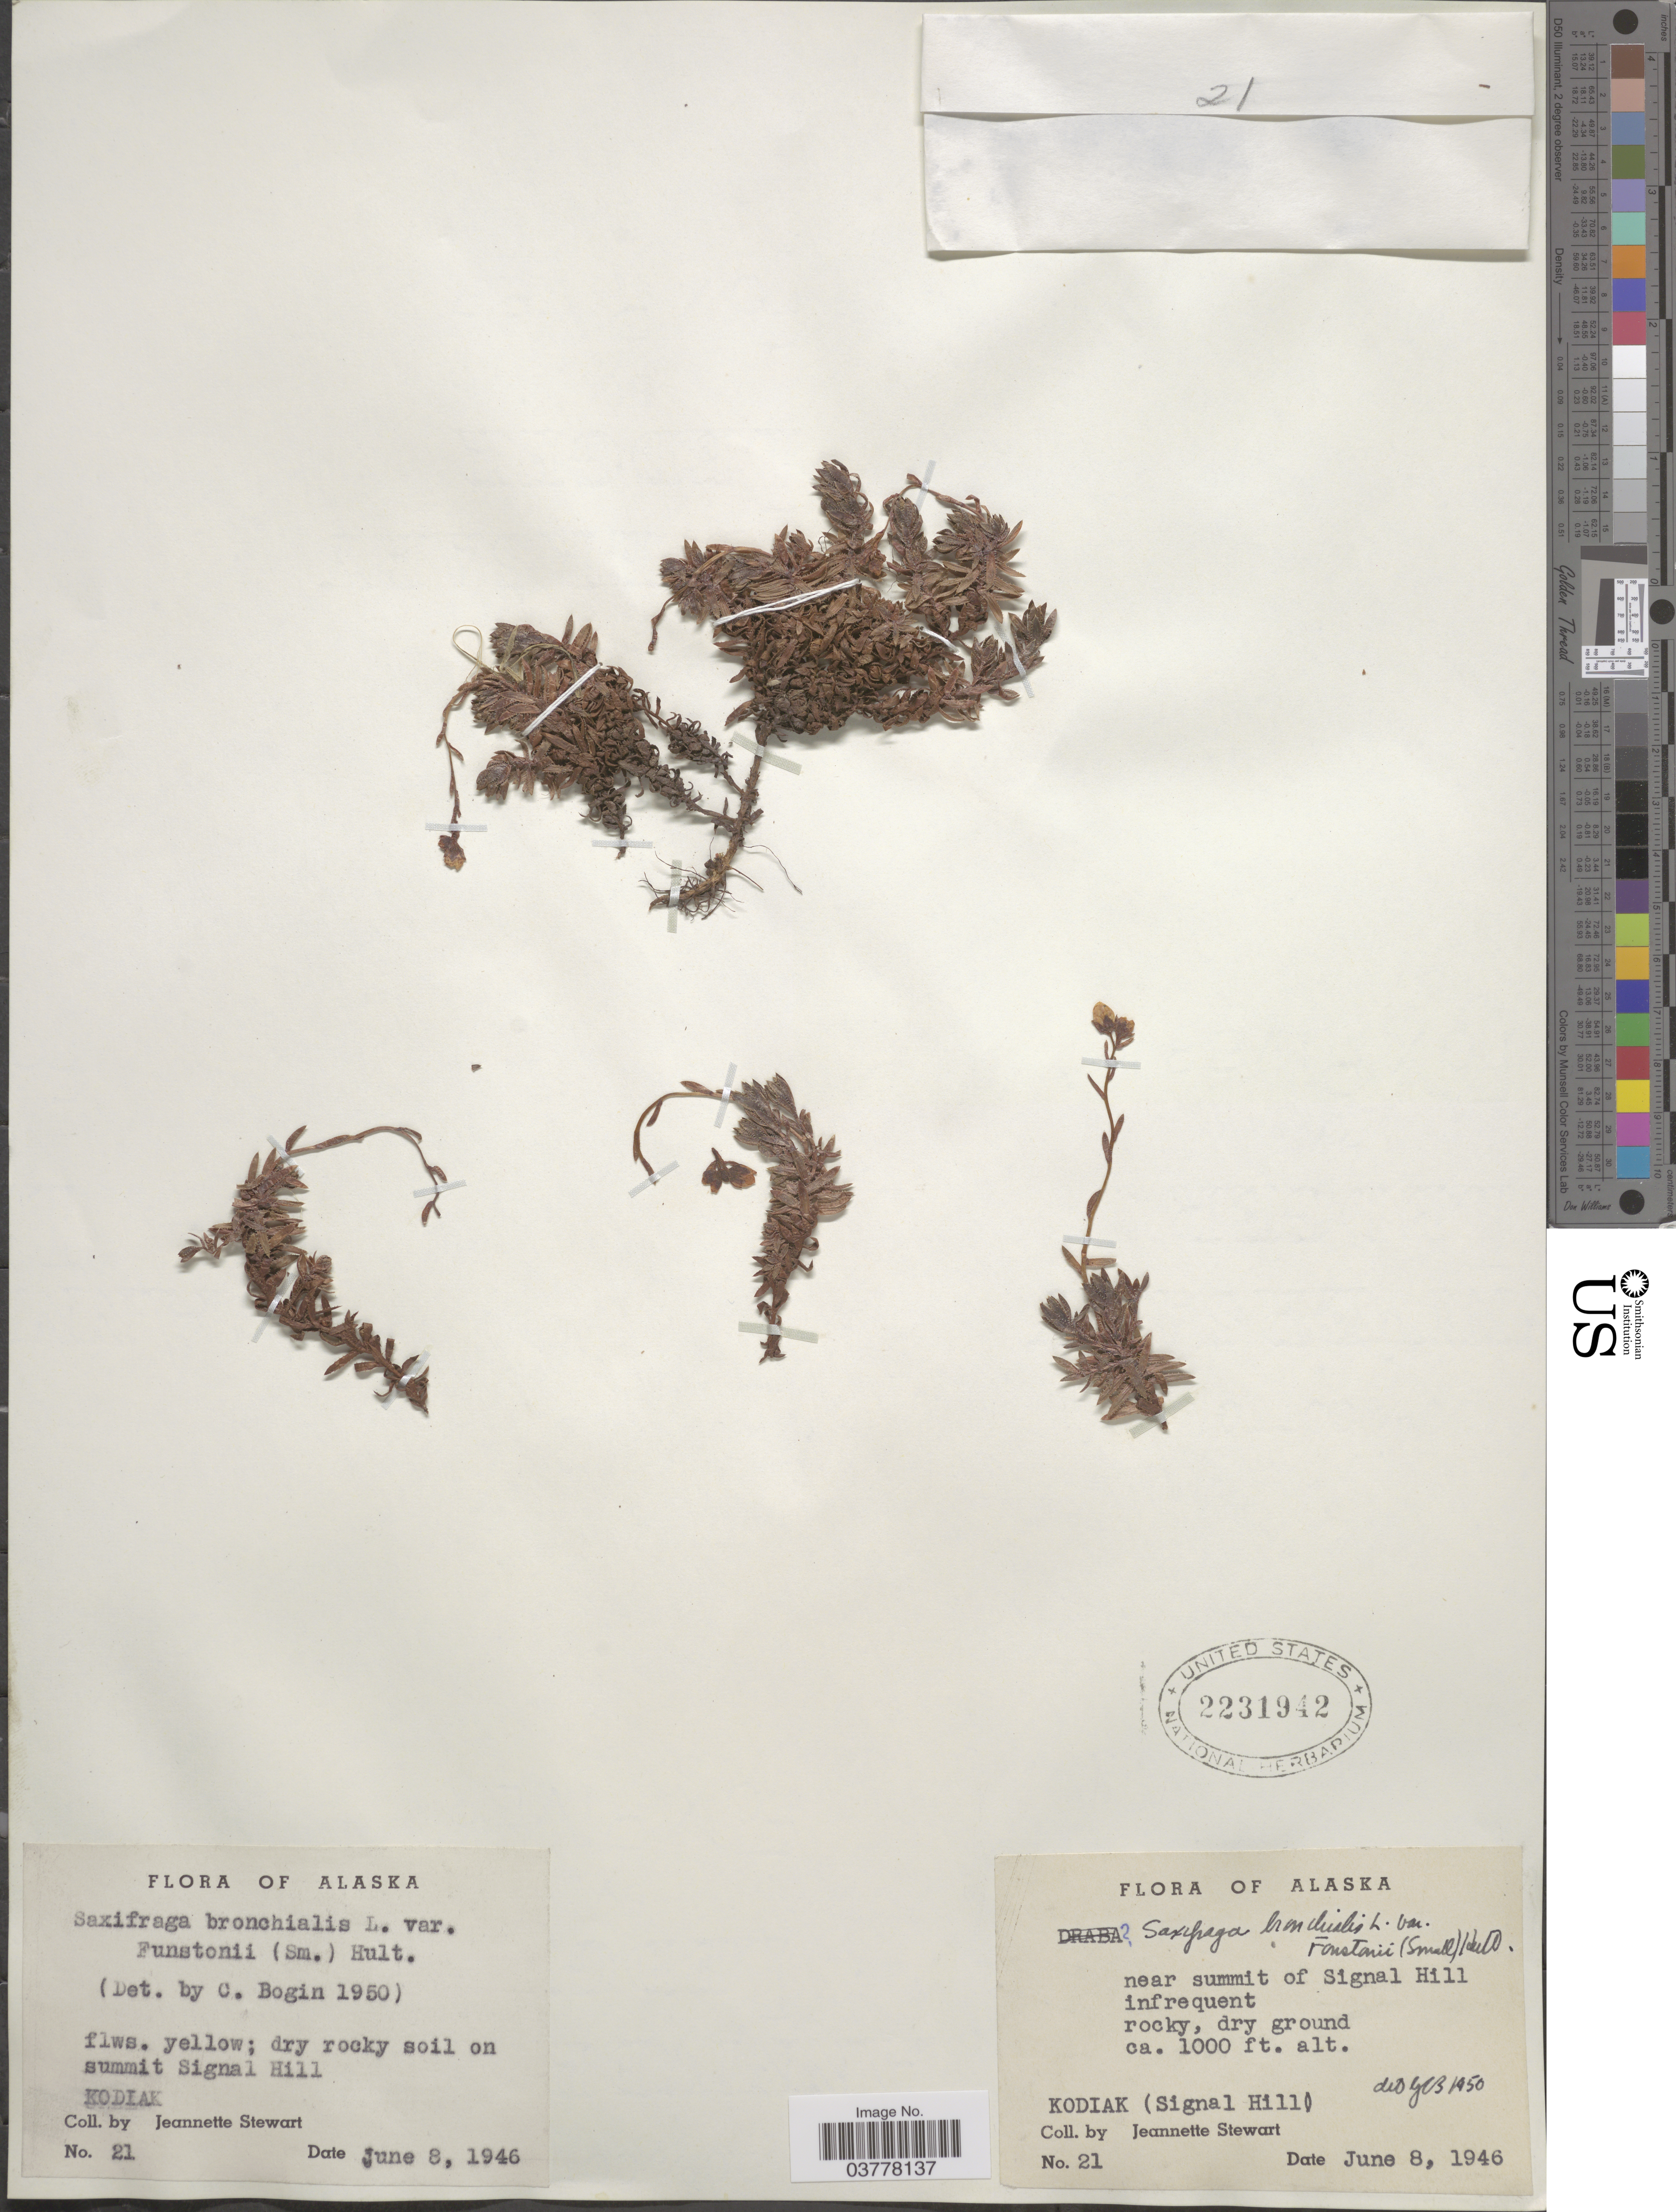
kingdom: Plantae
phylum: Tracheophyta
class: Magnoliopsida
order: Saxifragales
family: Saxifragaceae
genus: Saxifraga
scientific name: Saxifraga bronchialis subsp. funstonii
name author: (Small) Hultén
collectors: J. Stewart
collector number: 21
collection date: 1946-06-08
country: United States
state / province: Alaska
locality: Near summit of Signal Hill. Kodiak (Signal Hill).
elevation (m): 305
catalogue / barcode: US 2231942